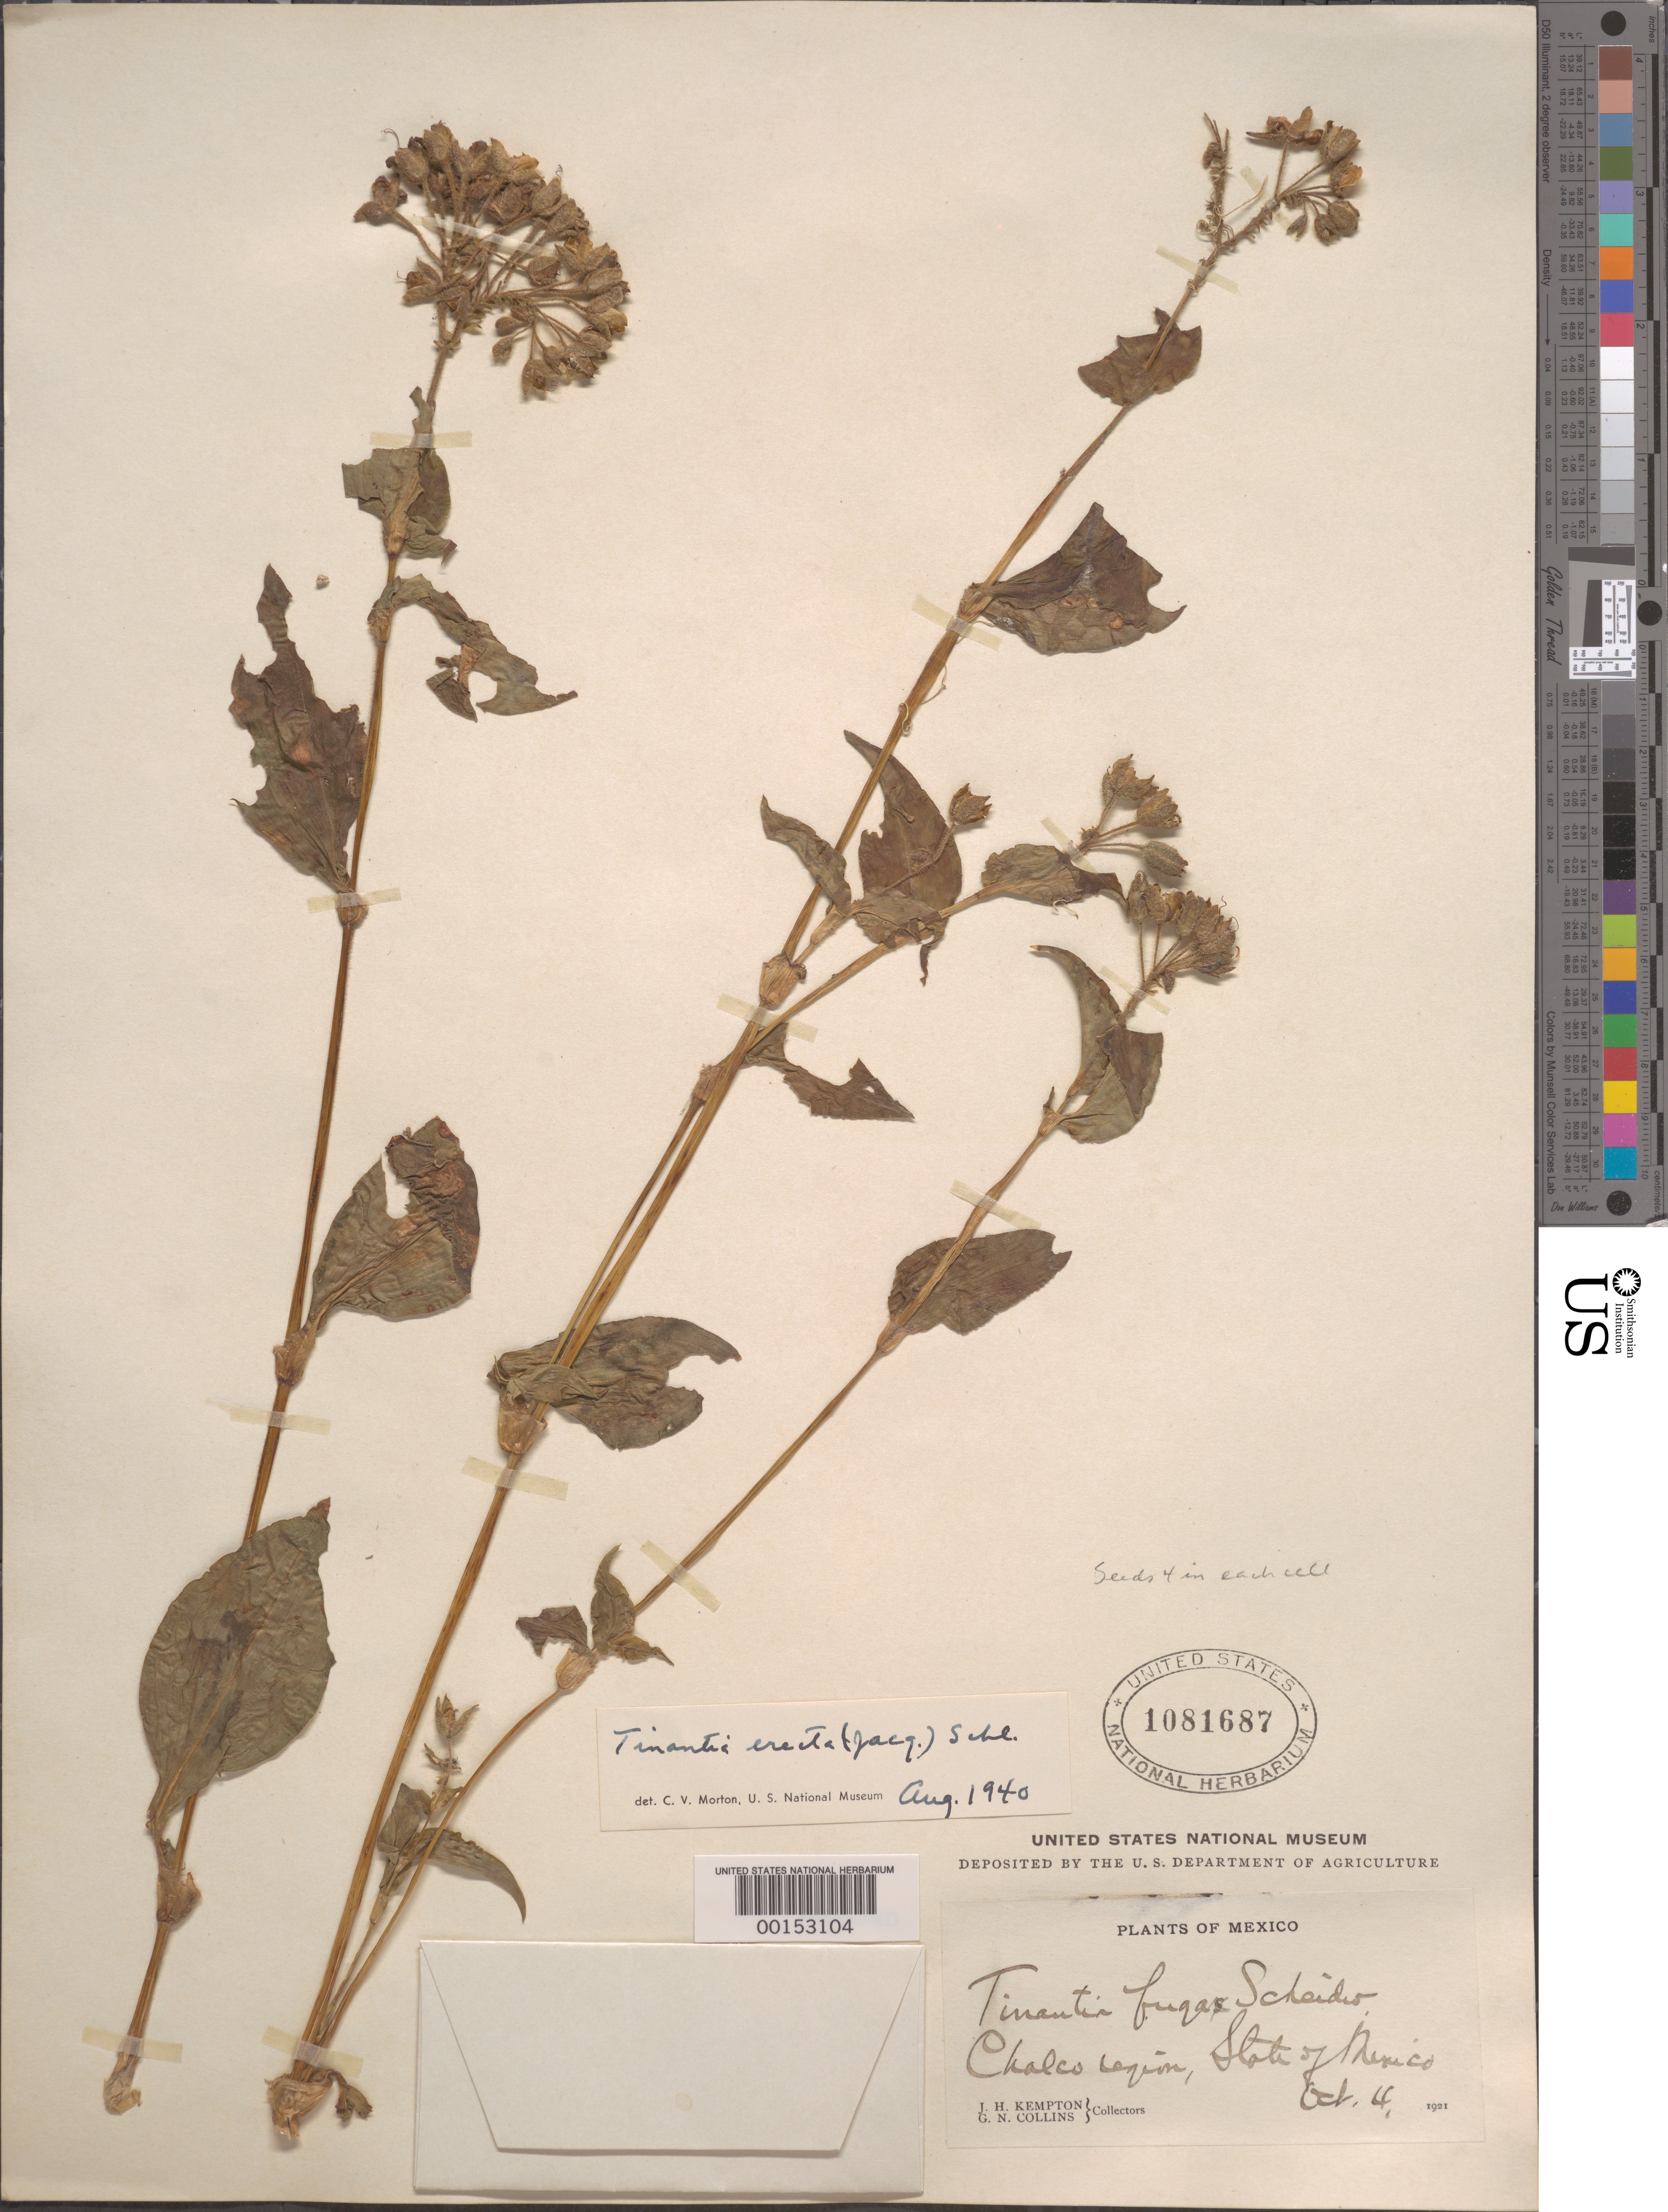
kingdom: Plantae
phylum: Tracheophyta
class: Liliopsida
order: Commelinales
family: Commelinaceae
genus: Tinantia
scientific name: Tinantia erecta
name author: (Jacq.) Fenzl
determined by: Morton, C. V.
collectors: J. H. Kempton & G. Collins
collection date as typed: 04 Oct 1921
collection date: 1921-10-04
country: Mexico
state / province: México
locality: Chalco region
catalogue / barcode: US 1081687